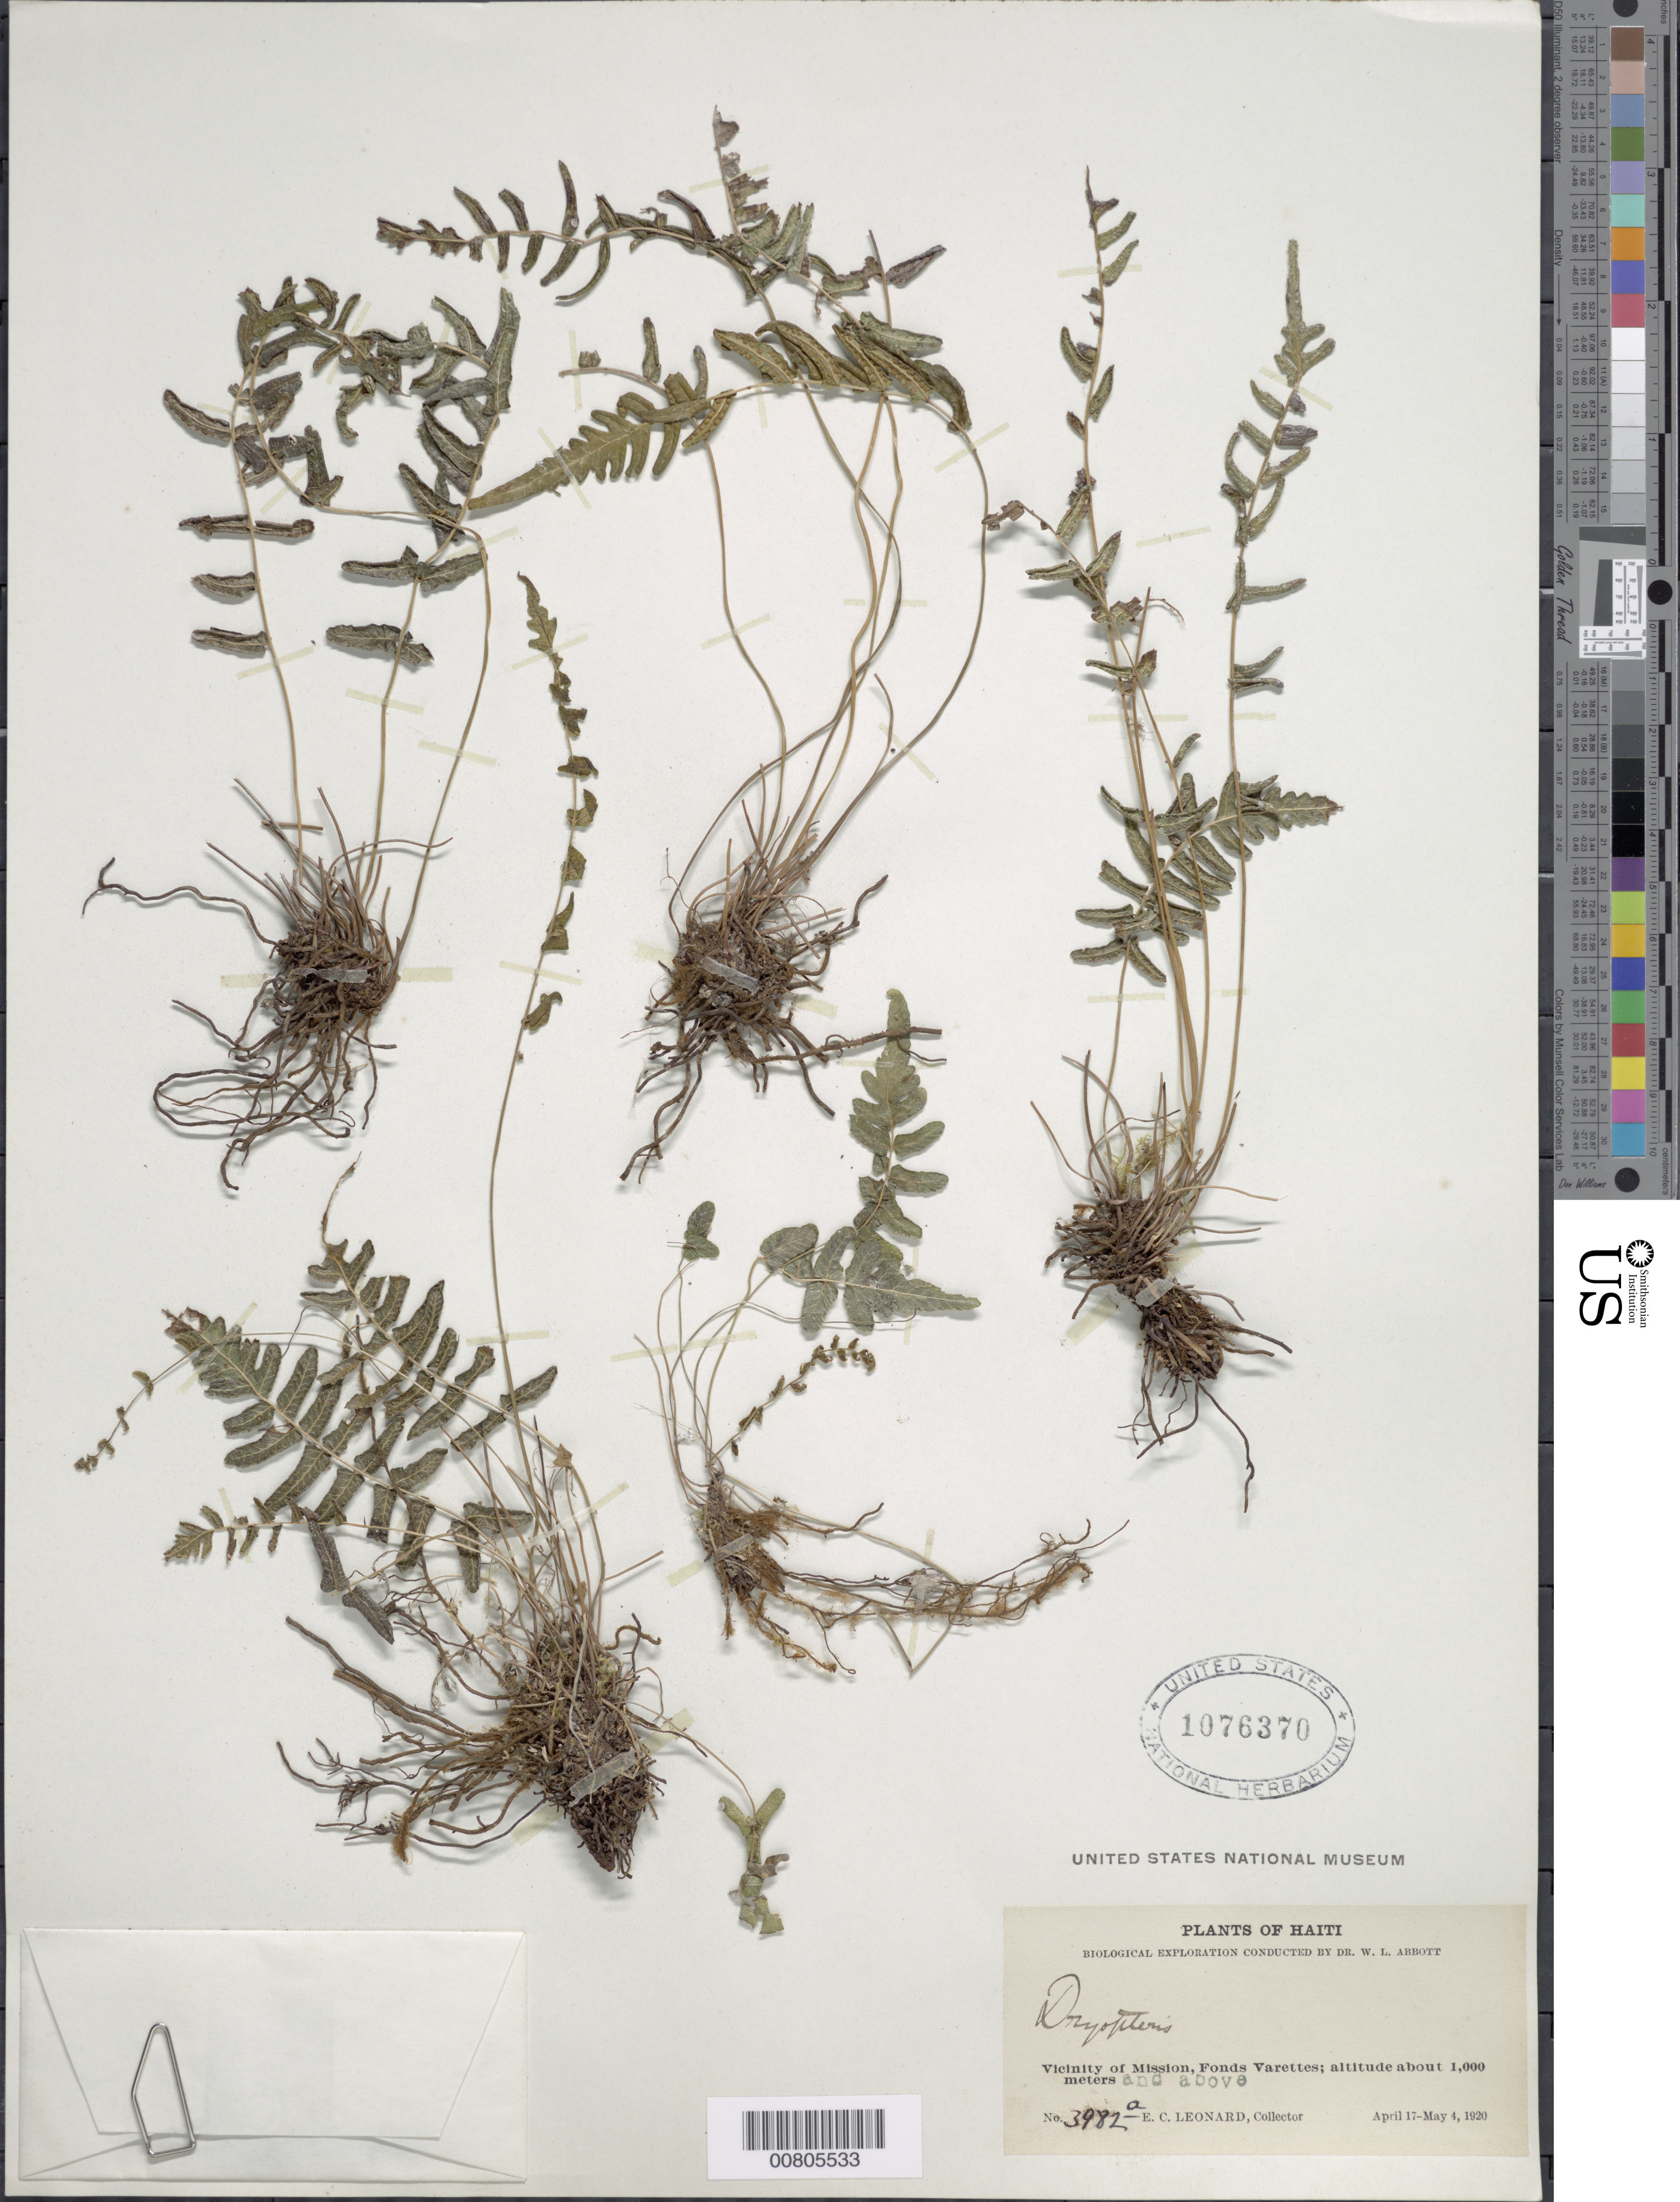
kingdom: Plantae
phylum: Tracheophyta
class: Polypodiopsida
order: Polypodiales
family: Thelypteridaceae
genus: Goniopteris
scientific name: Goniopteris sp.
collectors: E. C. Leonard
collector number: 3982a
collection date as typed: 17 Apr 1920 to 04 May 1920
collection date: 1920-04-17/1920-05-04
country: Haiti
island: Hispaniola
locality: Mission vicinity, Fonds Varettes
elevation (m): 1000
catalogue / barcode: US 1076370